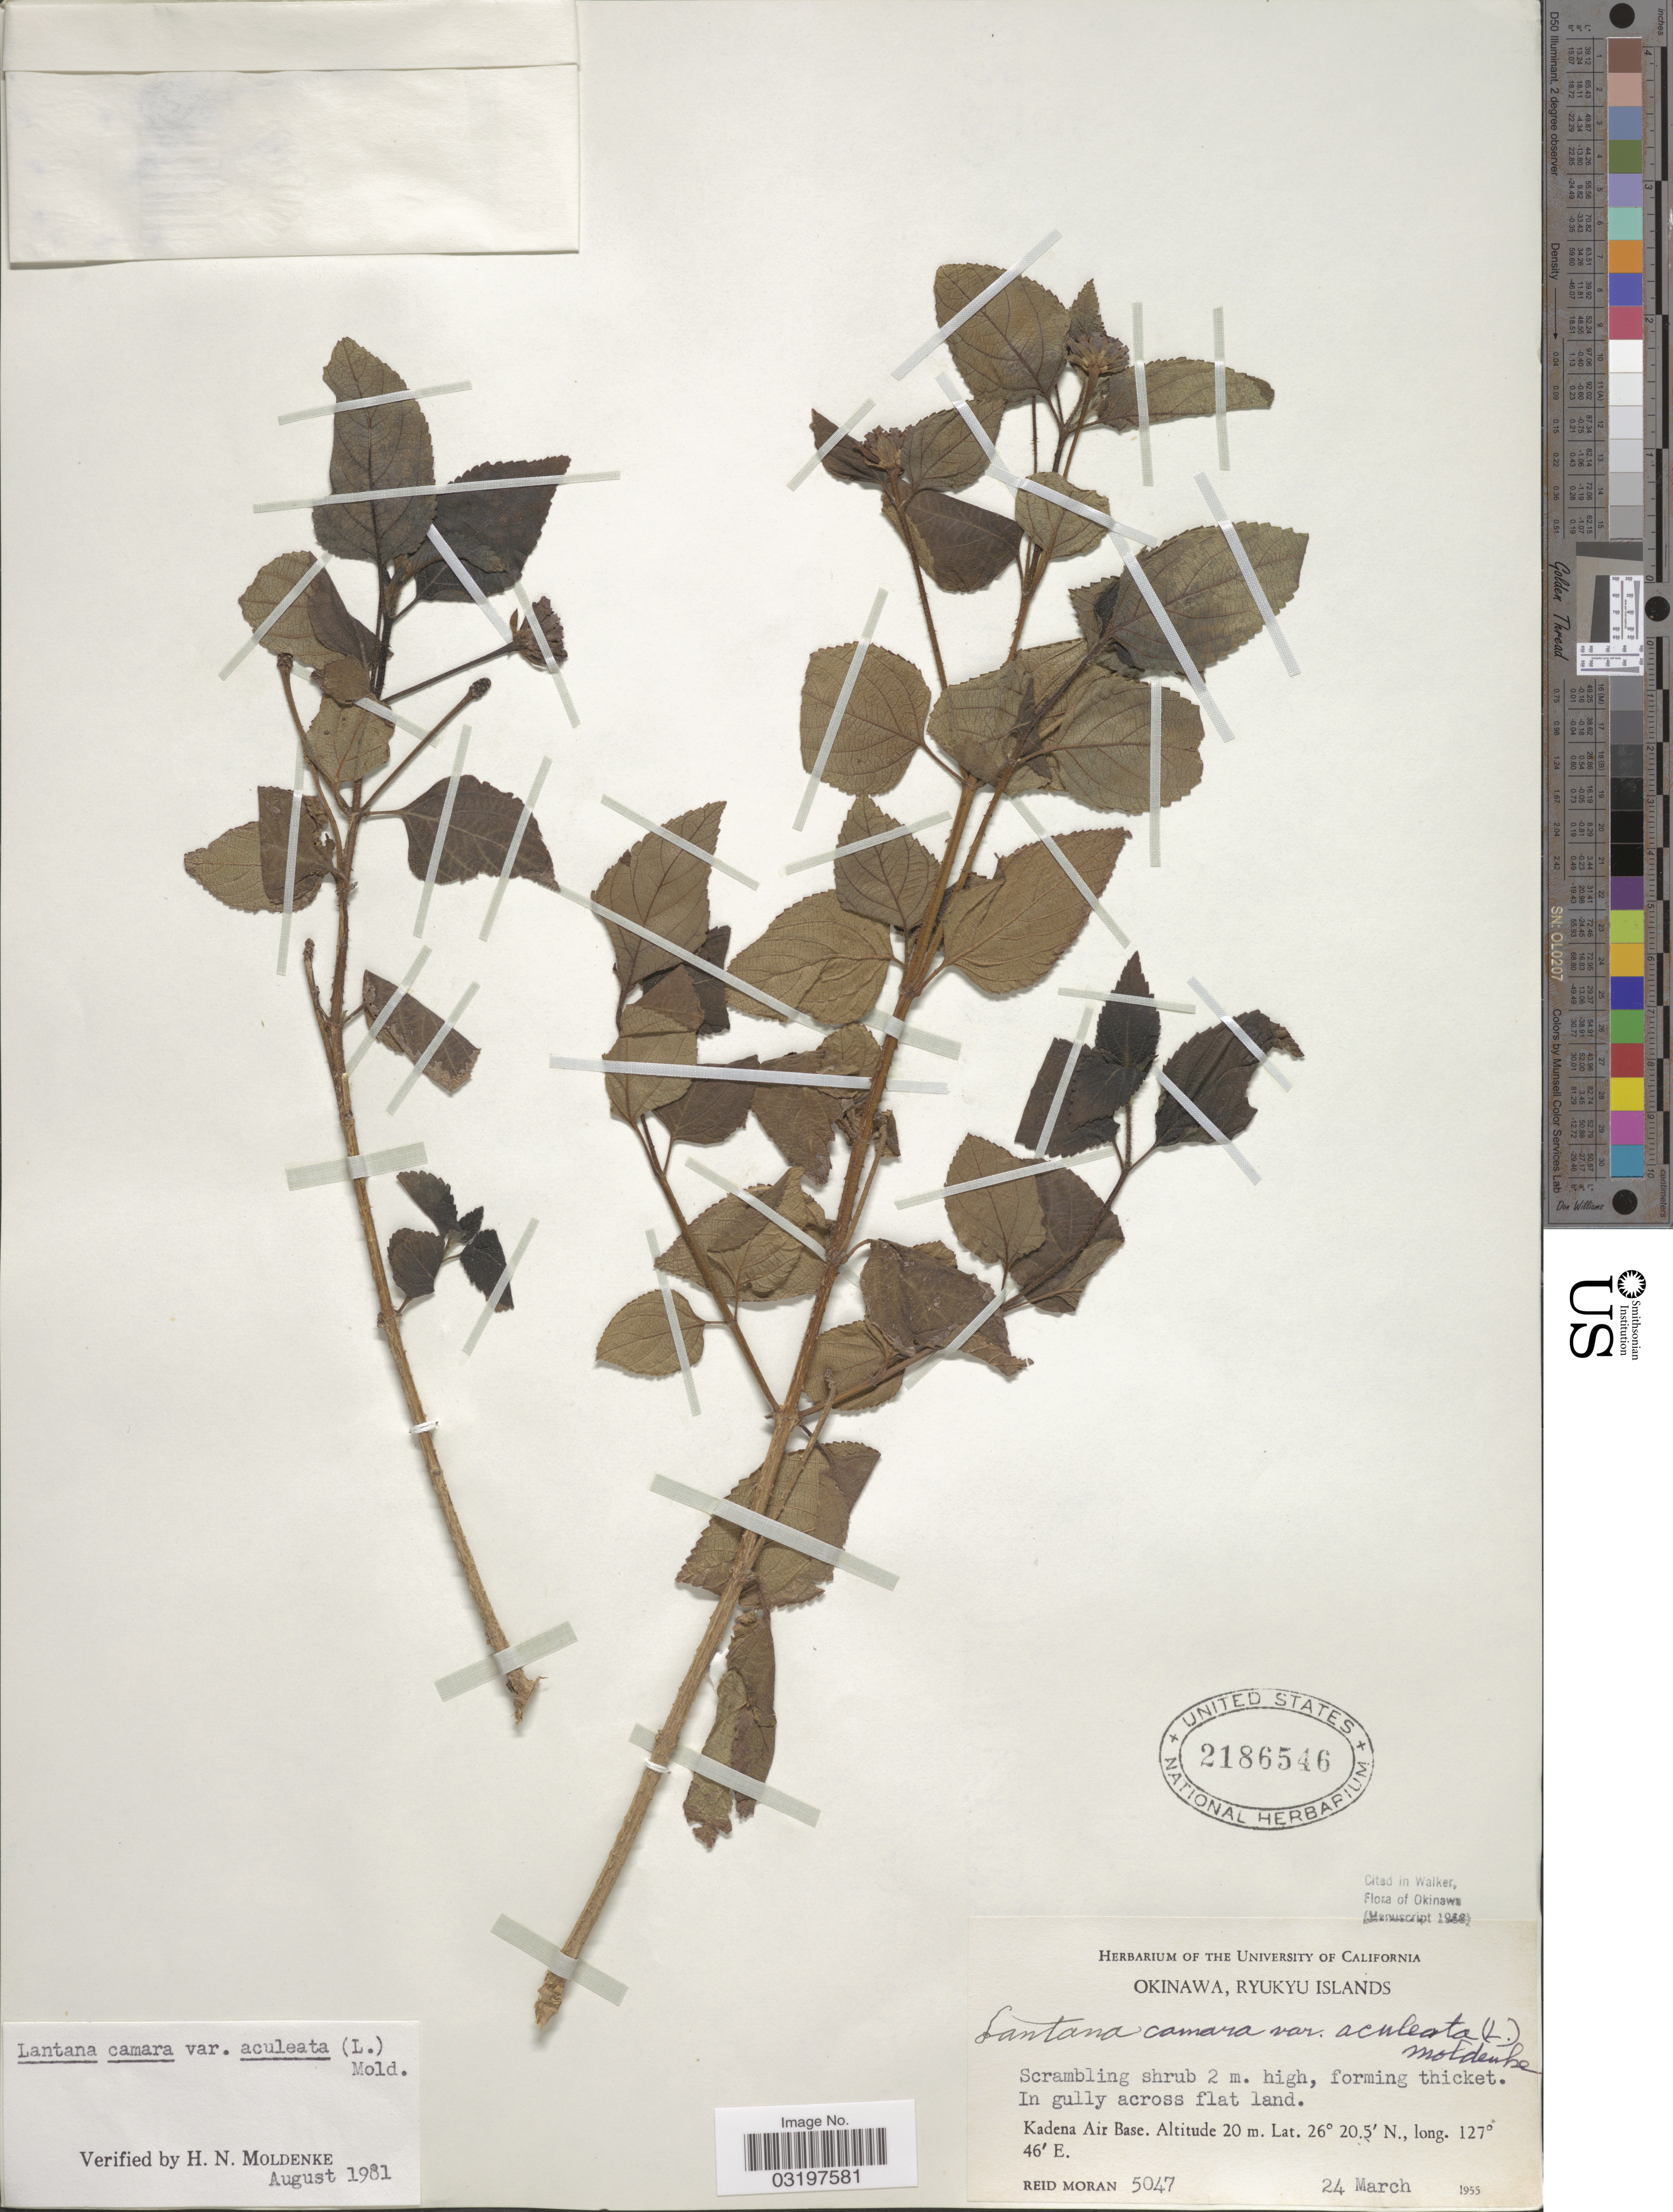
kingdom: Plantae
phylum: Tracheophyta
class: Magnoliopsida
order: Lamiales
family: Verbenaceae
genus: Lantana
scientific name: Lantana camara var. aculeata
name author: (L.) Moldenke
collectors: R. Moran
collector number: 5047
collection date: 1955-03-24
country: Japan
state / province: Okinawa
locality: Ryukyu Islands. Kadena Air Base.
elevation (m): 20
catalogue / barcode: US 2186546